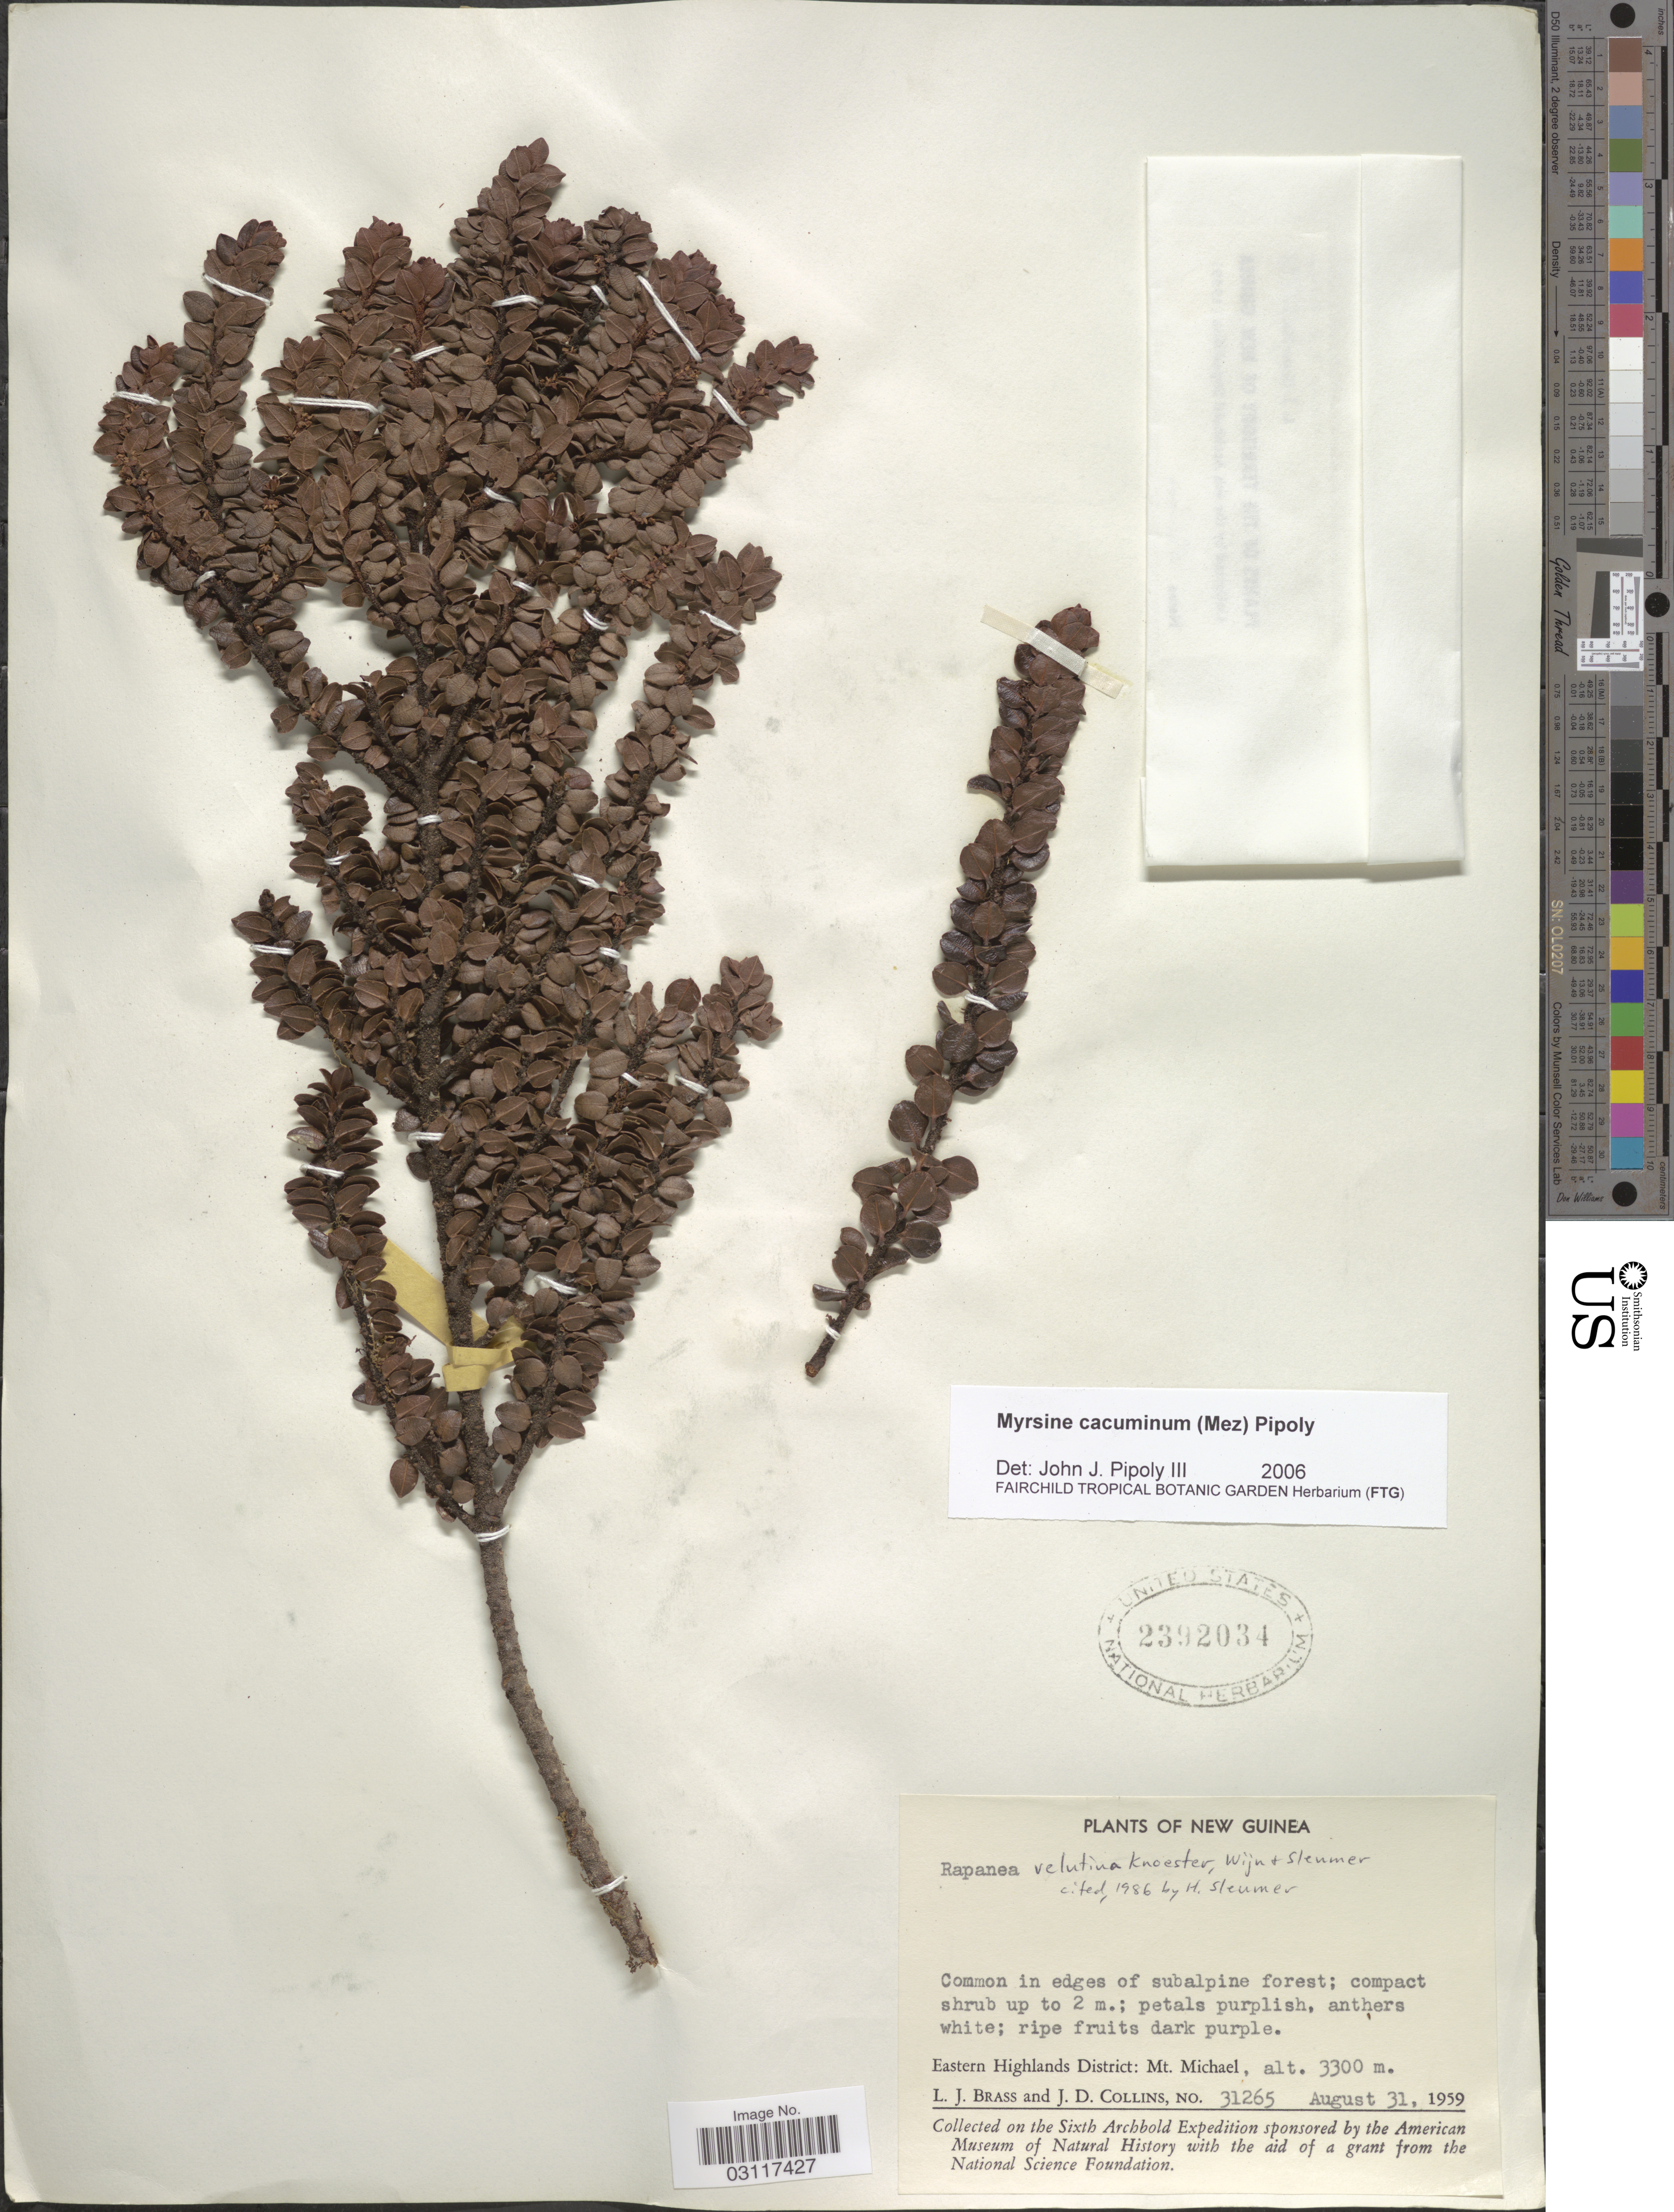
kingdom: Plantae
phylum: Tracheophyta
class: Magnoliopsida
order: Ericales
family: Primulaceae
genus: Myrsine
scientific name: Myrsine cacuminum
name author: (Mez) Pipoly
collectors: L. J. Brass & J. Collins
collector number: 31265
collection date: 1959-08-31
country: Papua New Guinea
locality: New Guinea, Eastern Highlands District: Mt. Michael.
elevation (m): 3300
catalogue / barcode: US 2392034